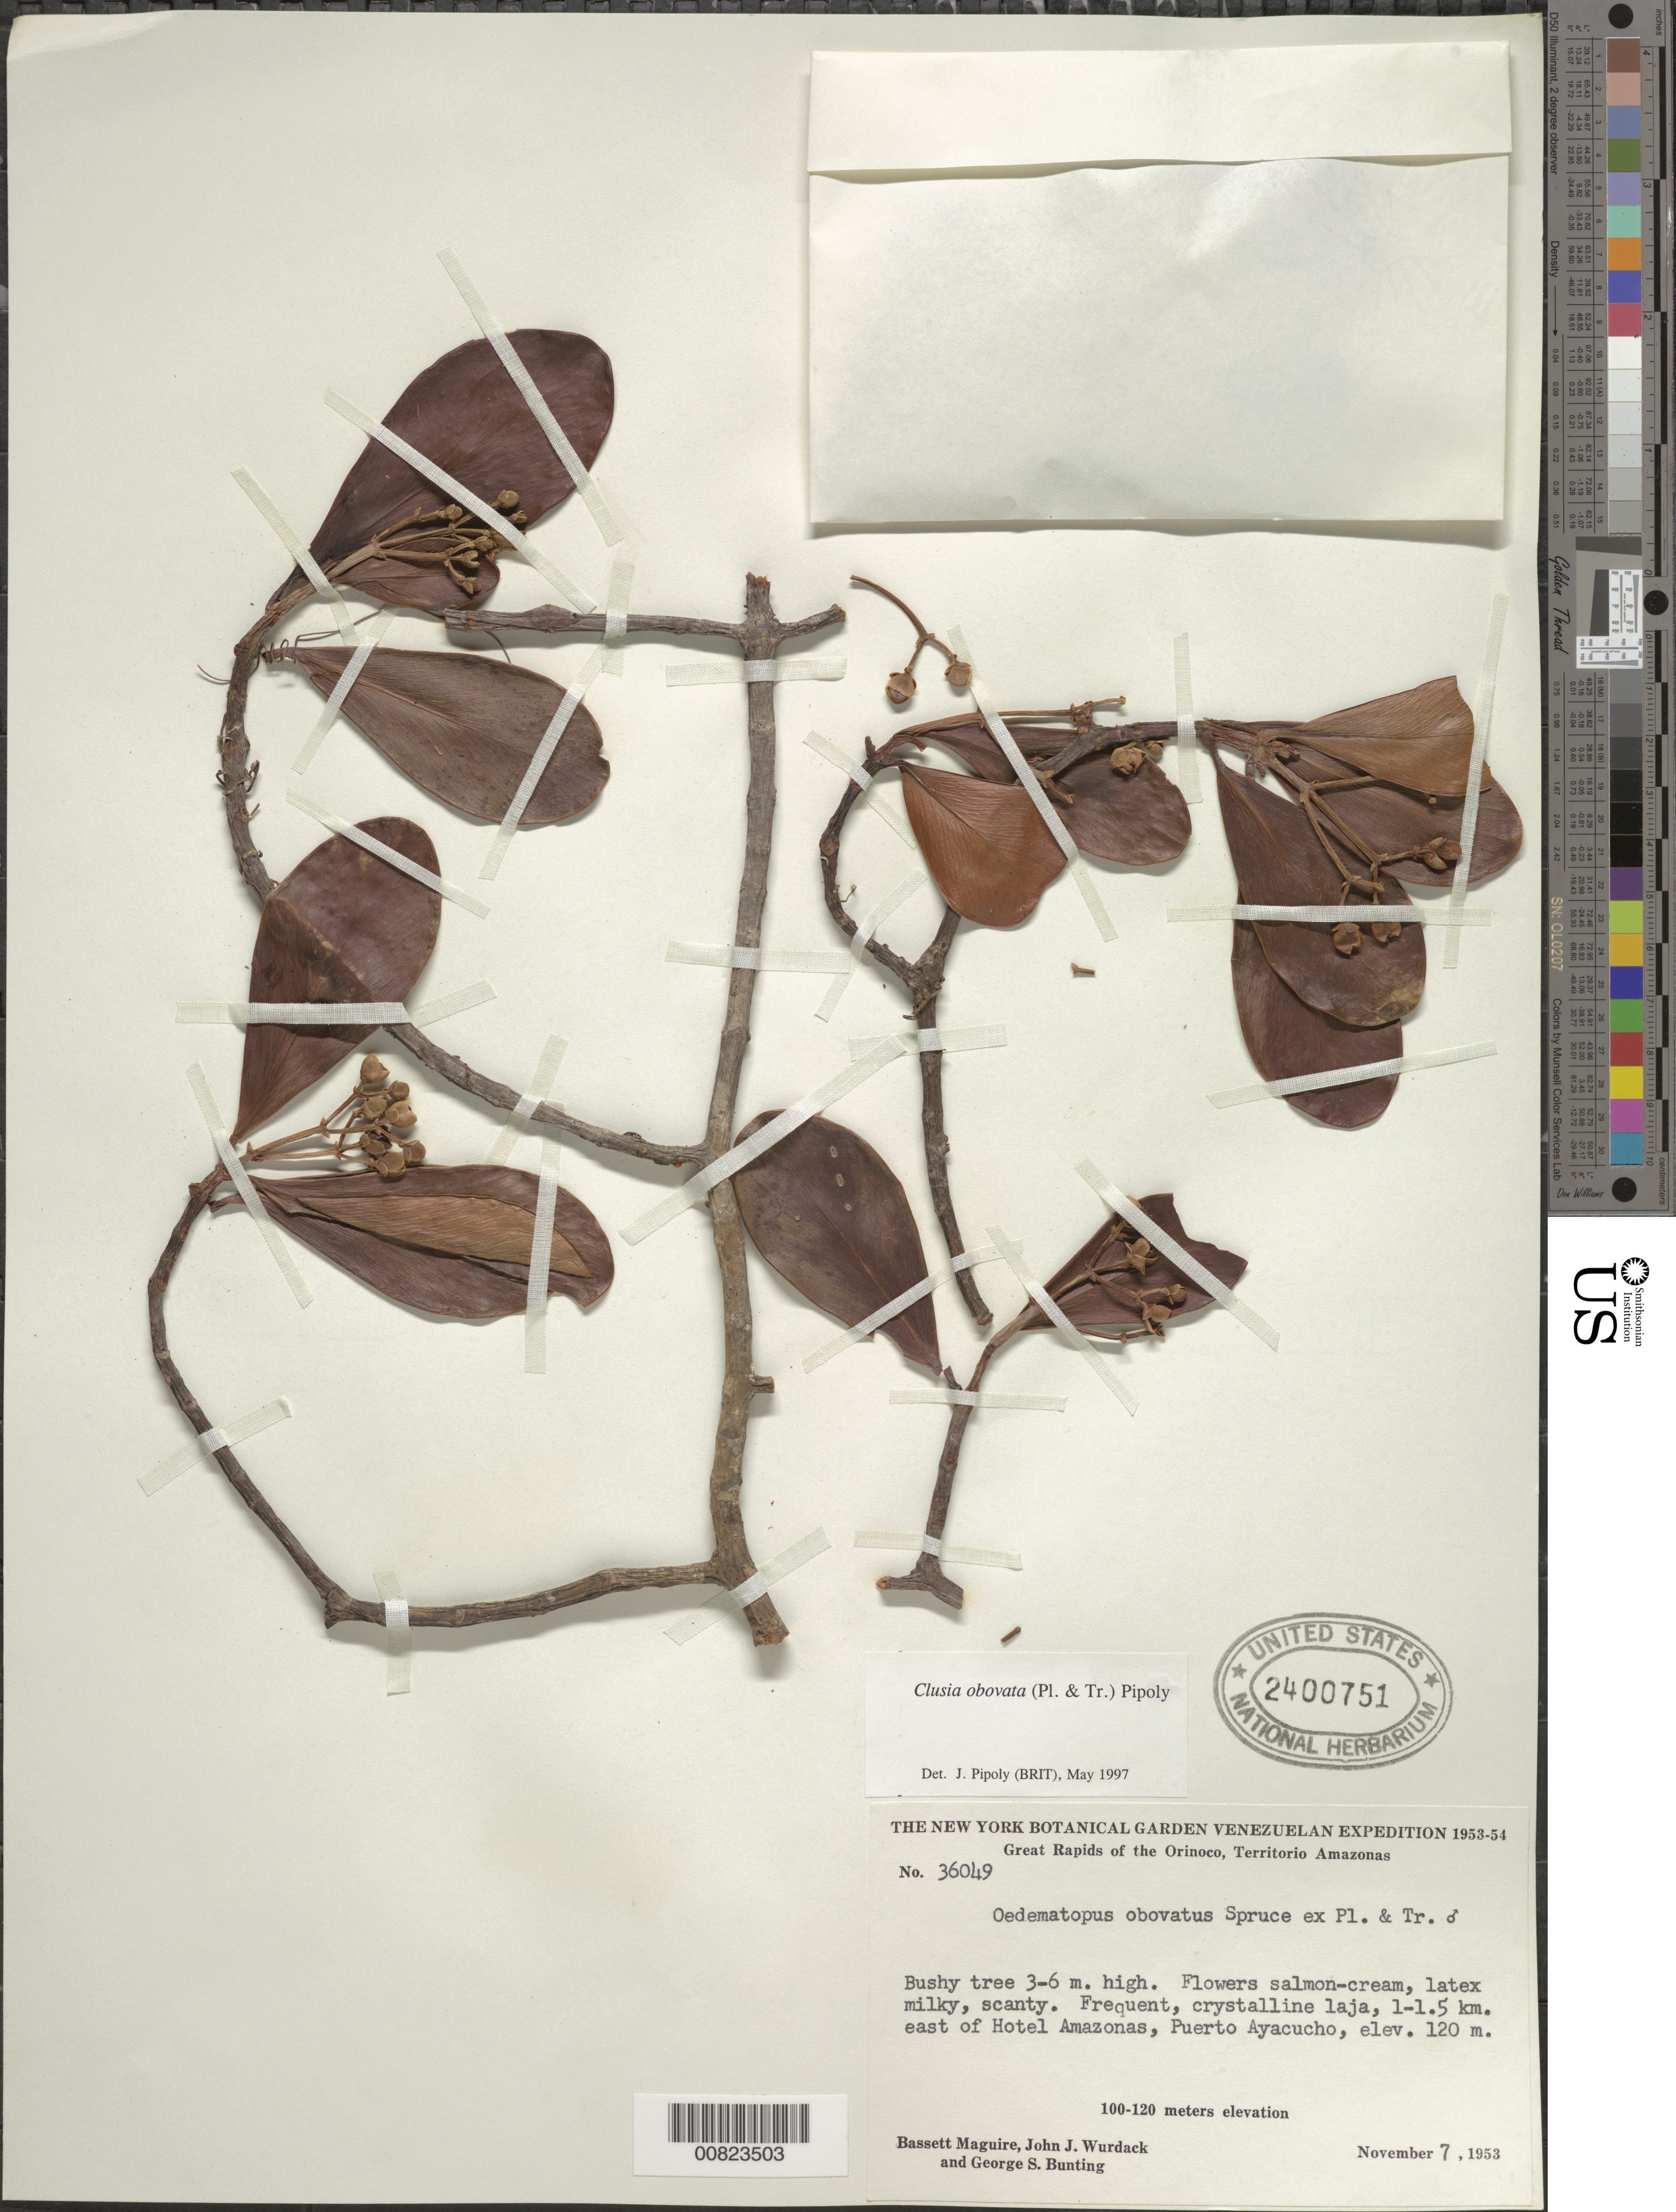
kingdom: Plantae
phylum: Tracheophyta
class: Magnoliopsida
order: Malpighiales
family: Clusiaceae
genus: Clusia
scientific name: Clusia obovata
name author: (Spruce ex Planch. & Triana) Pipoly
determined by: Pipoly, J. J., III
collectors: B. Maguire, J. J. Wurdack & G. S. Bunting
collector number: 36049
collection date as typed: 7-Nov-53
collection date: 1953-11-07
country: Venezuela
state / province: Amazonas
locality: Puerto Ayacucho, 1-1.5 km E of Hotel Amazonas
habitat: Crystalline laja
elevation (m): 100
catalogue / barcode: US 2400751